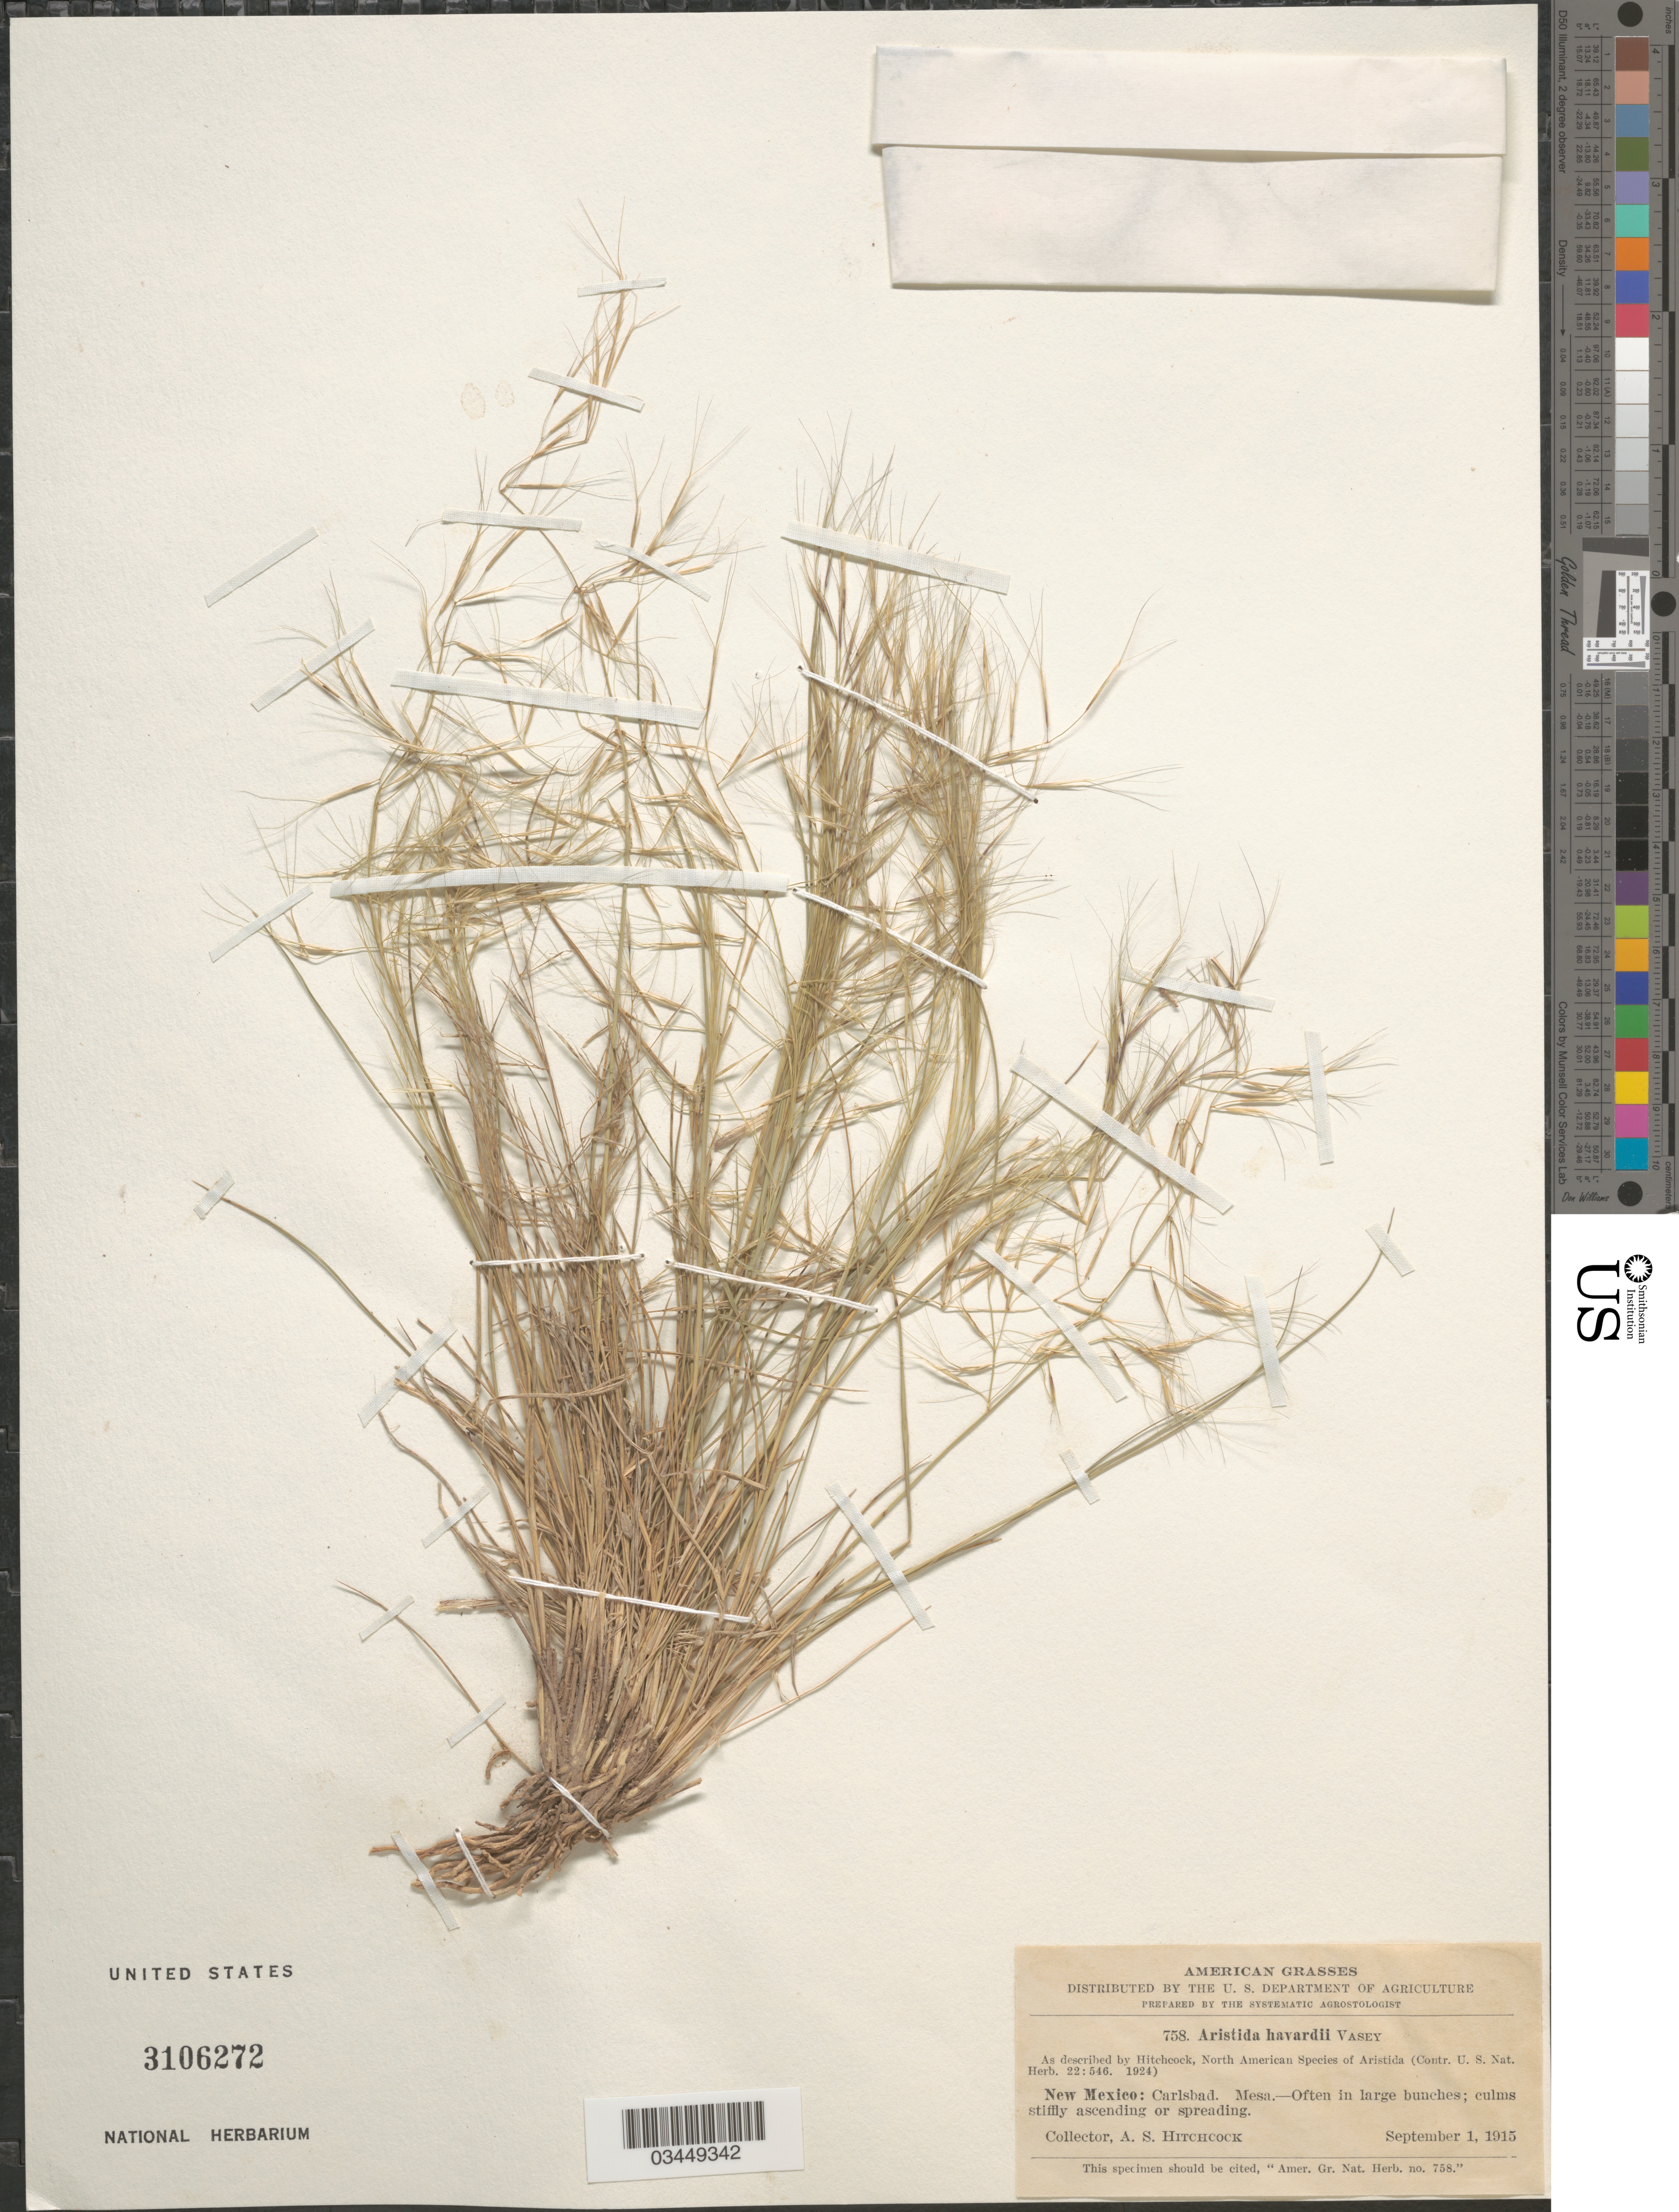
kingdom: Plantae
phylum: Tracheophyta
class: Liliopsida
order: Poales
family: Poaceae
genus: Aristida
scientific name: Aristida havardii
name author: Vasey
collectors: A. S. Hitchcock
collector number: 758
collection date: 1915-09-01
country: United States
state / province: New Mexico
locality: Carlsbad. Mesa.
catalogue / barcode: US 3106272